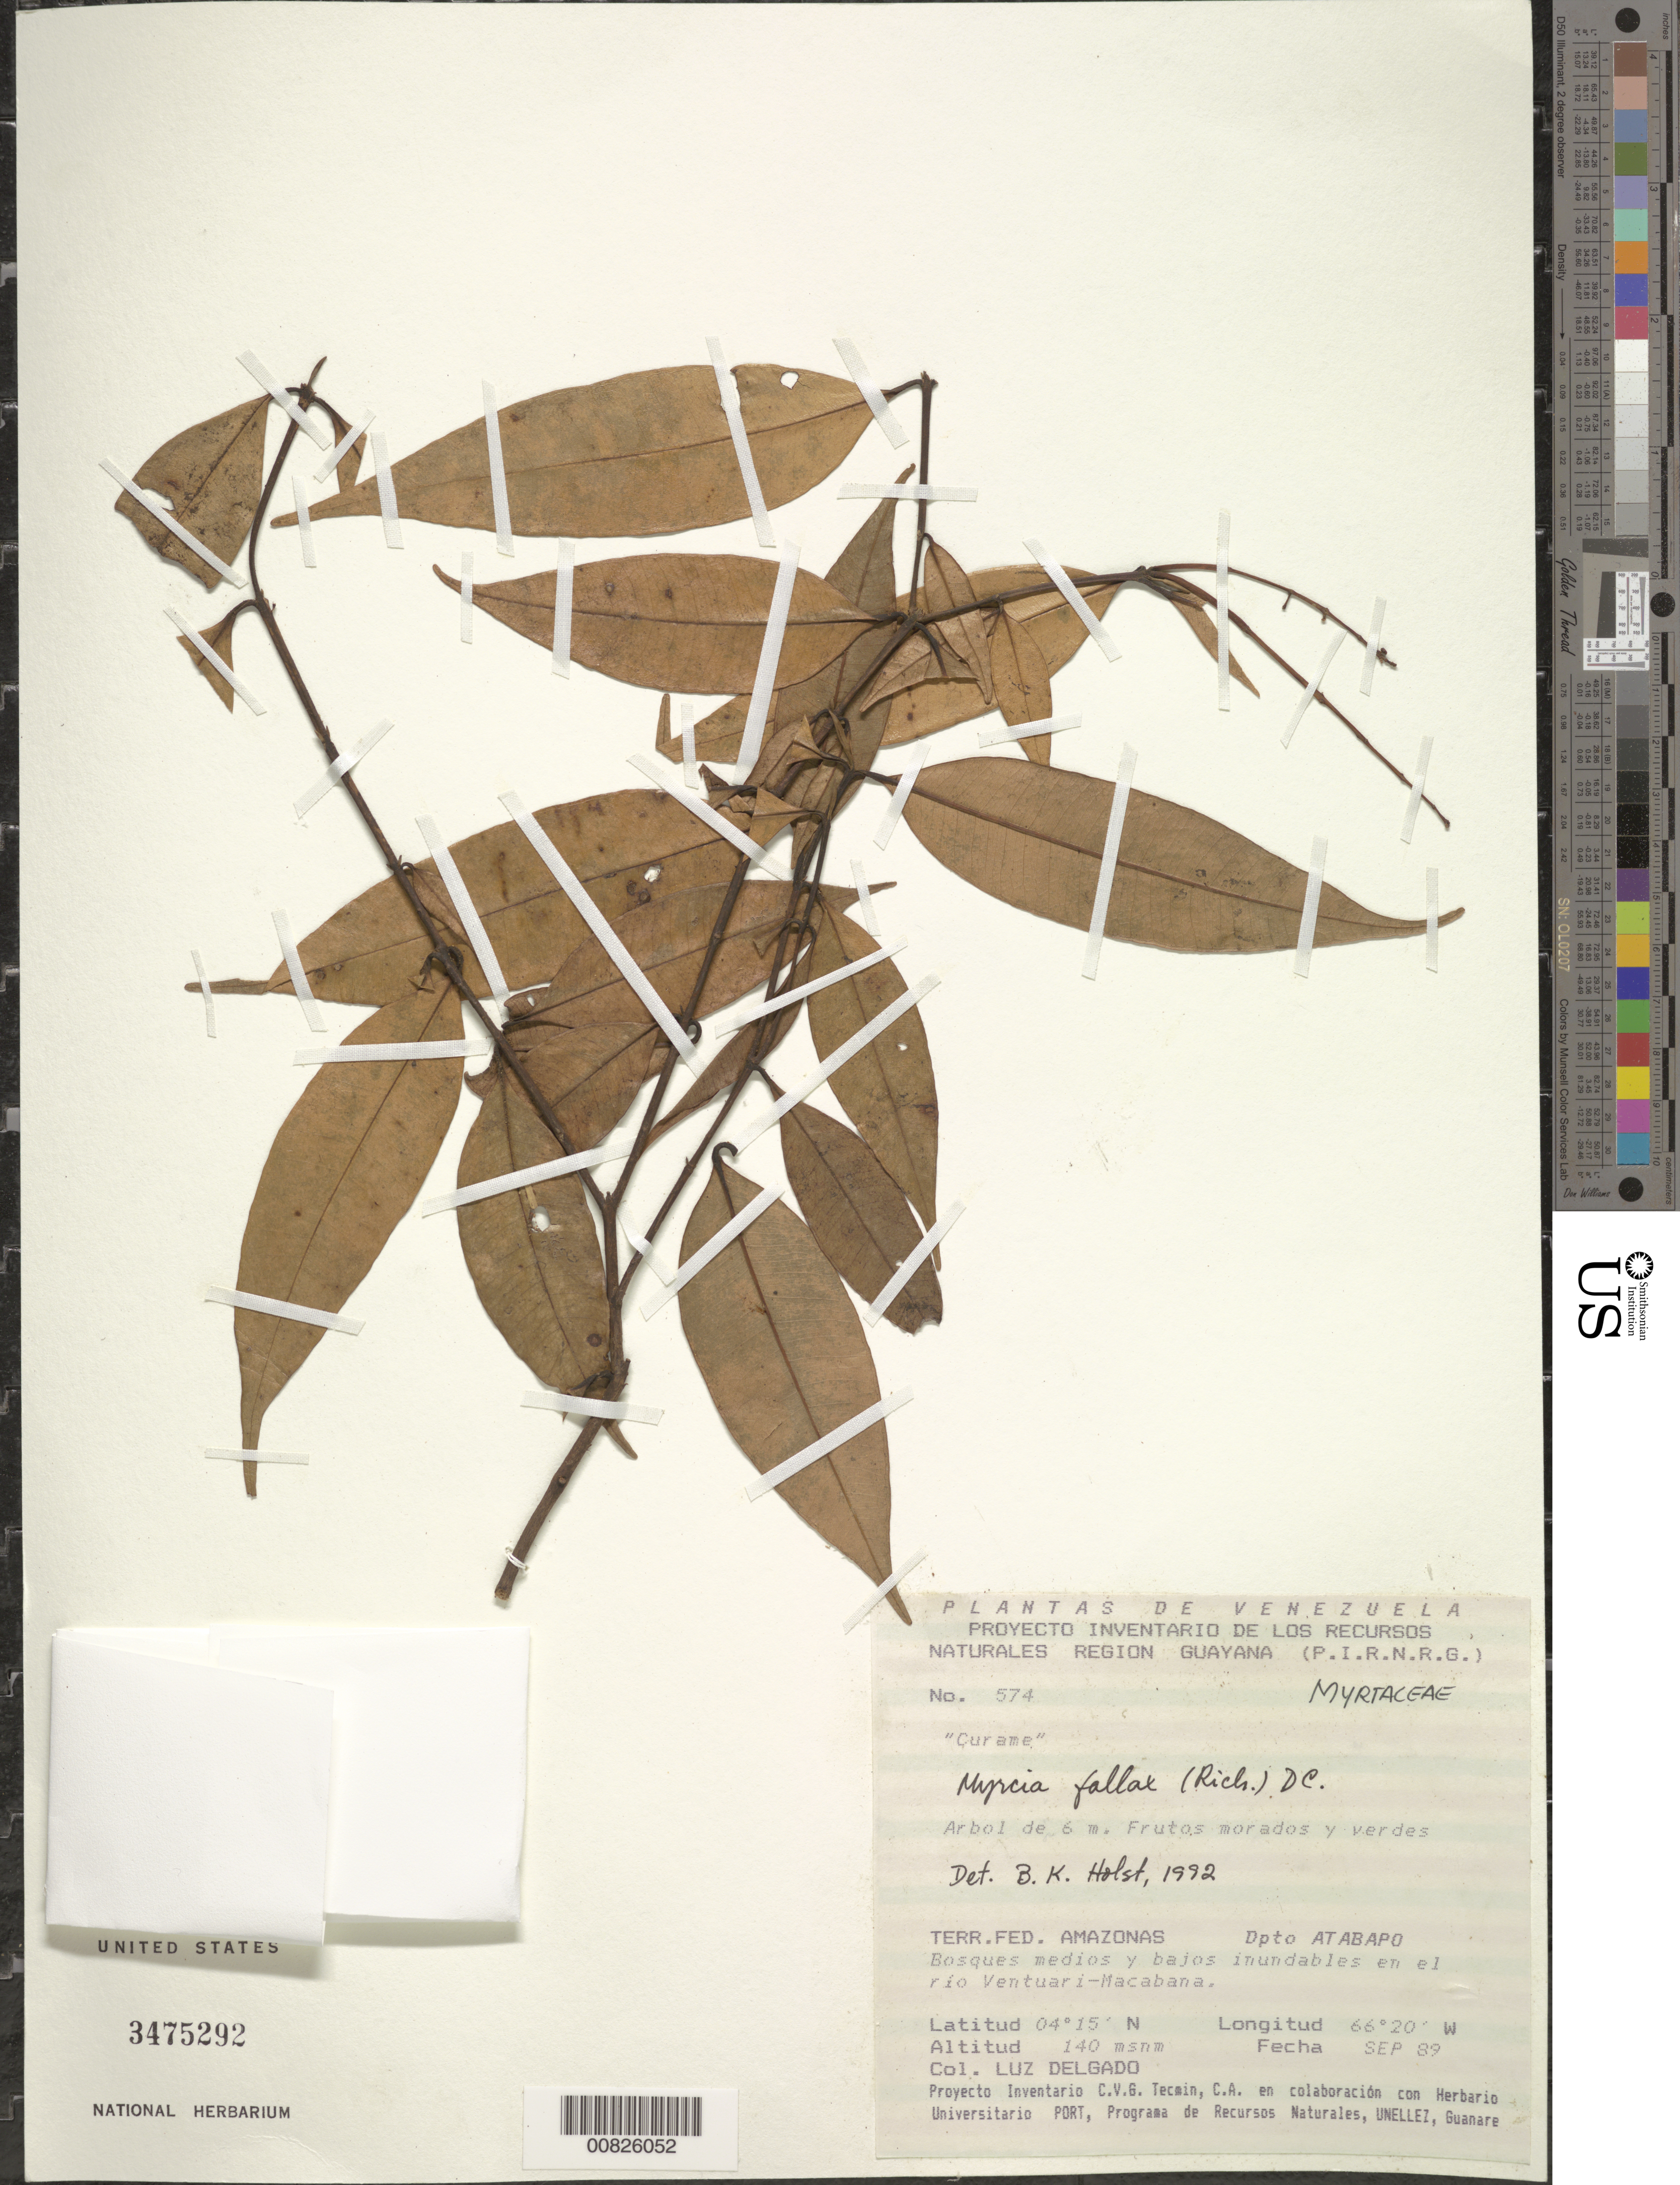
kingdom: Plantae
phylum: Tracheophyta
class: Magnoliopsida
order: Myrtales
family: Myrtaceae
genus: Myrcia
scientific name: Myrcia fallax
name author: (Rich.) DC.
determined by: Holst, Bruce K.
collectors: L. Delgado V.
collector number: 574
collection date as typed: Sep-89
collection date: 1989-09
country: Venezuela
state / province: Amazonas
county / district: Atabapo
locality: Río Ventuari-Macabana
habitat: Bosques medios y bajos inundables en el rio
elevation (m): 140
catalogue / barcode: US 3475292